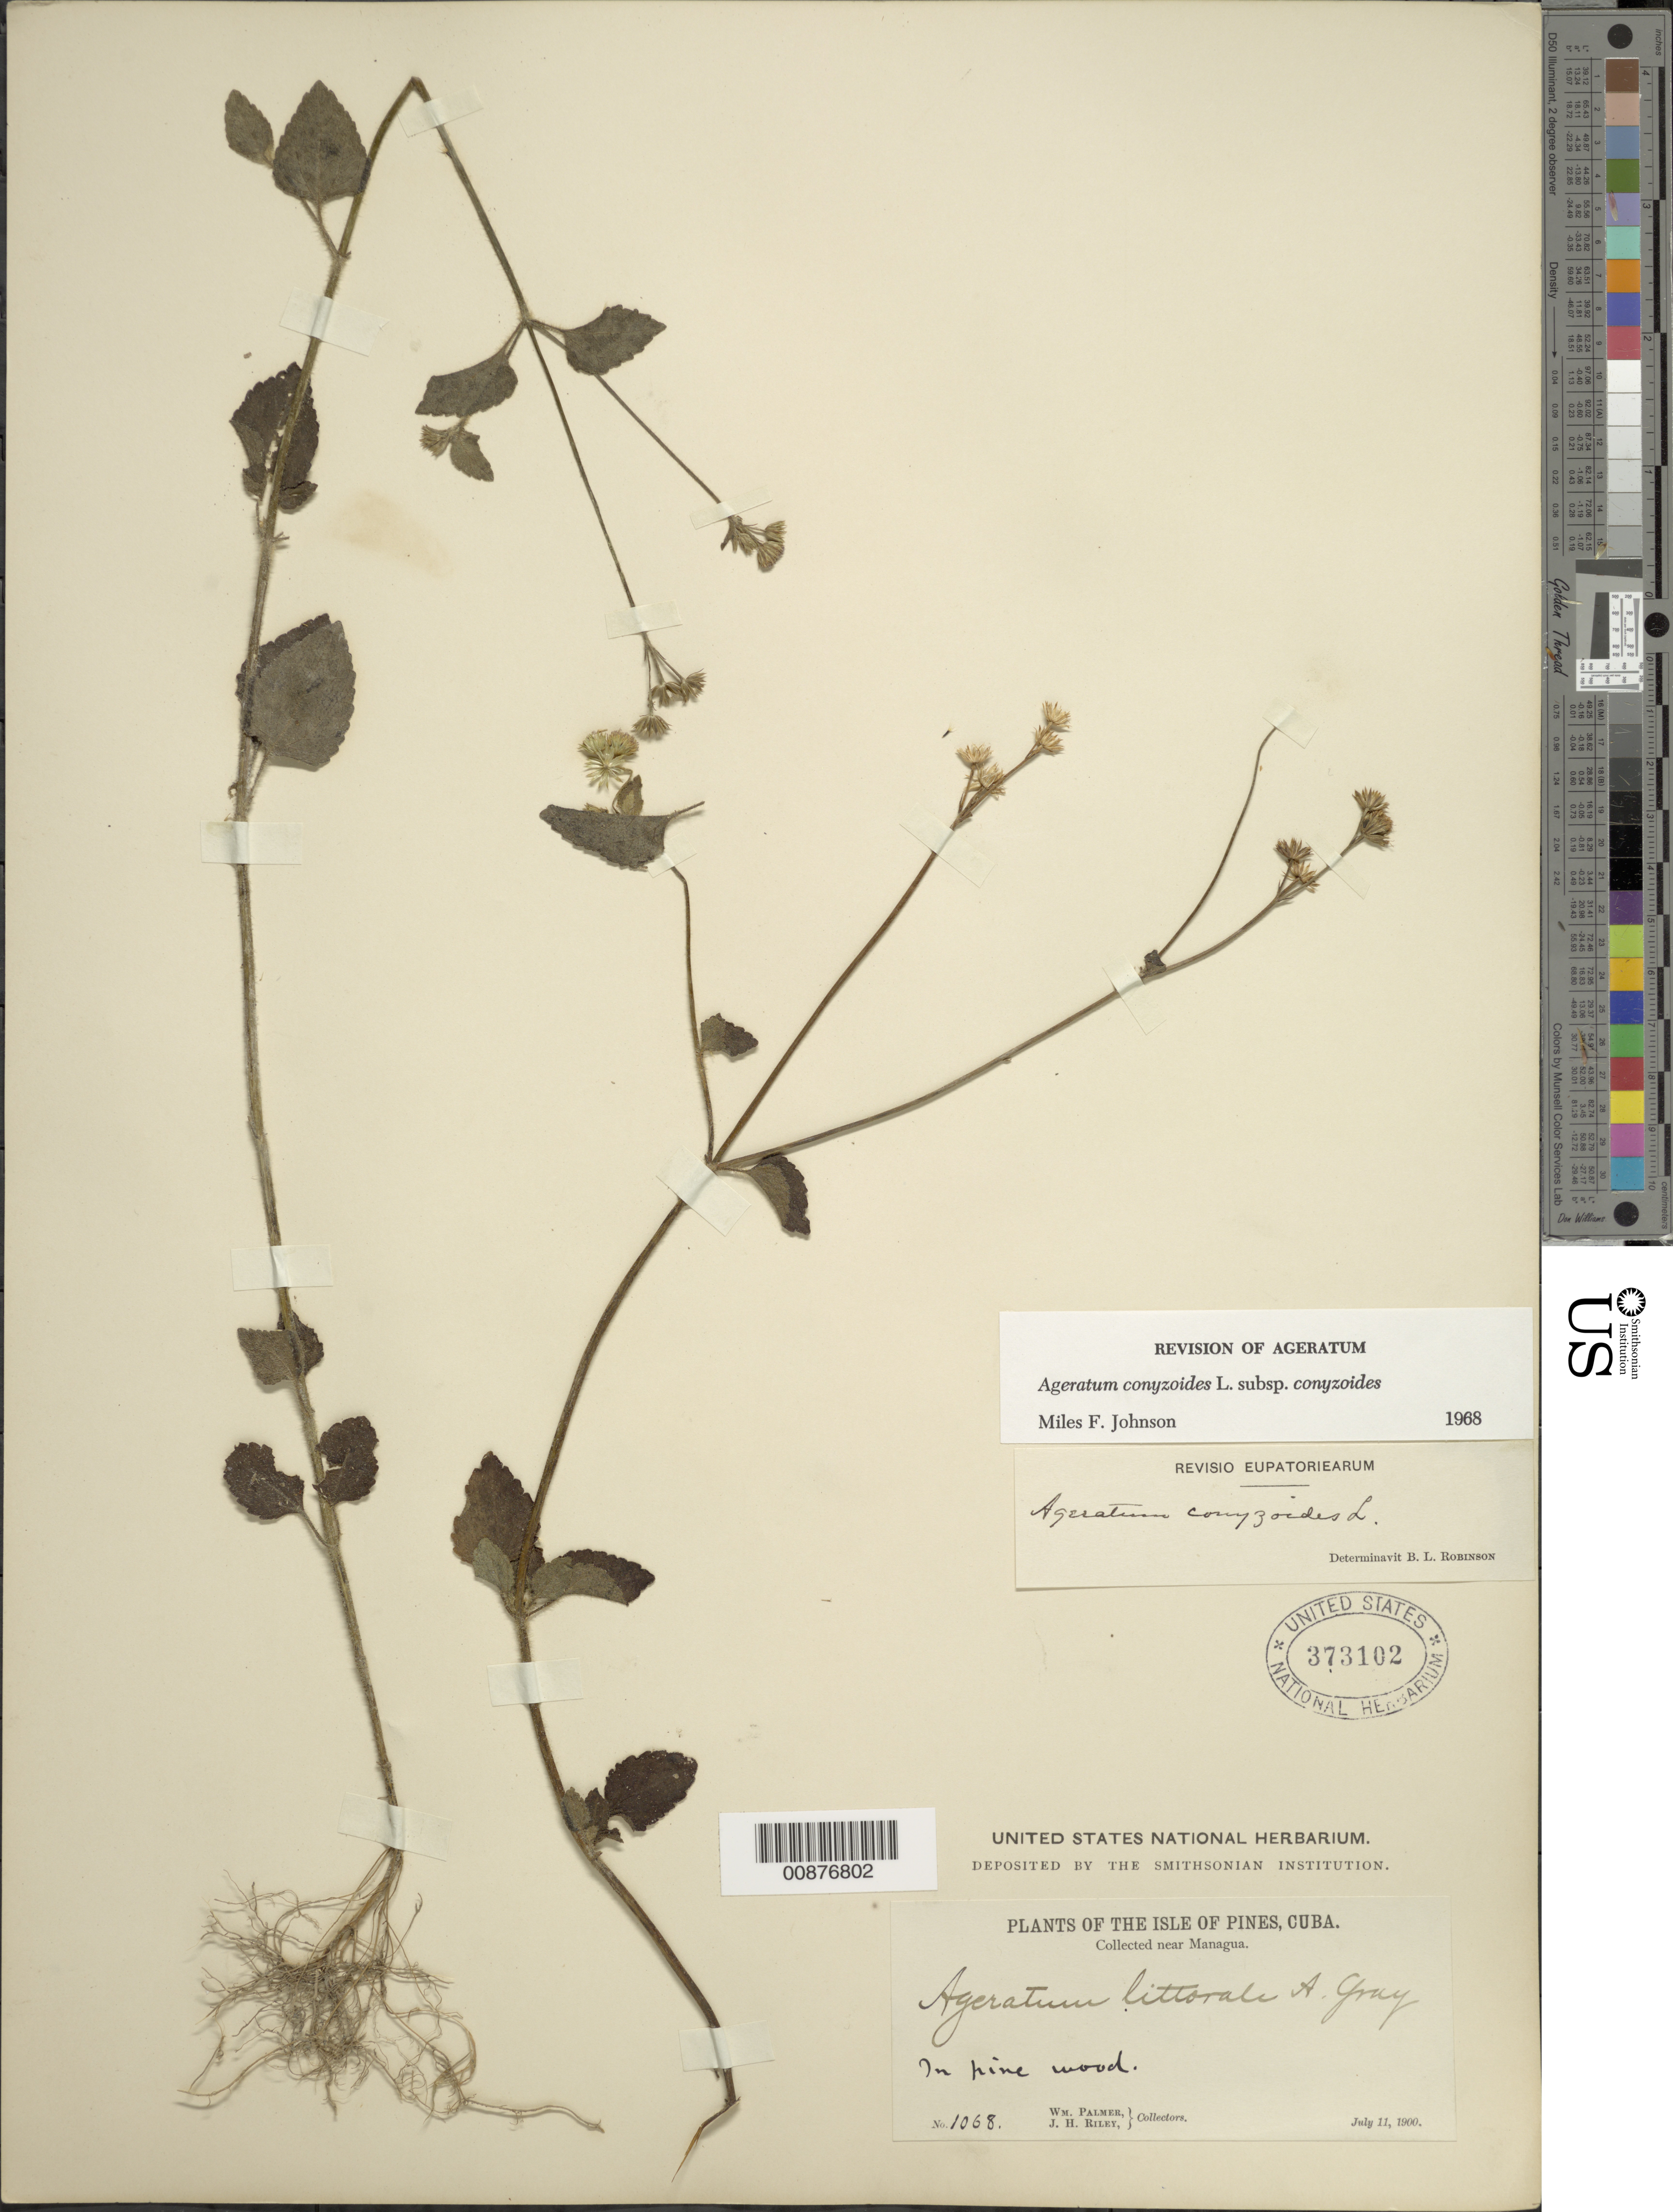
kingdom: Plantae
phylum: Tracheophyta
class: Magnoliopsida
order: Asterales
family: Asteraceae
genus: Ageratum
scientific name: Ageratum conyzoides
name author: L.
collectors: W. Palmer & J. H. Riley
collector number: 1068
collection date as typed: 11 Jul 1900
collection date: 1900-07-11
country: Cuba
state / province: Isla de La Juventud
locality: Near Managua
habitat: In pine wood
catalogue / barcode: US 373102